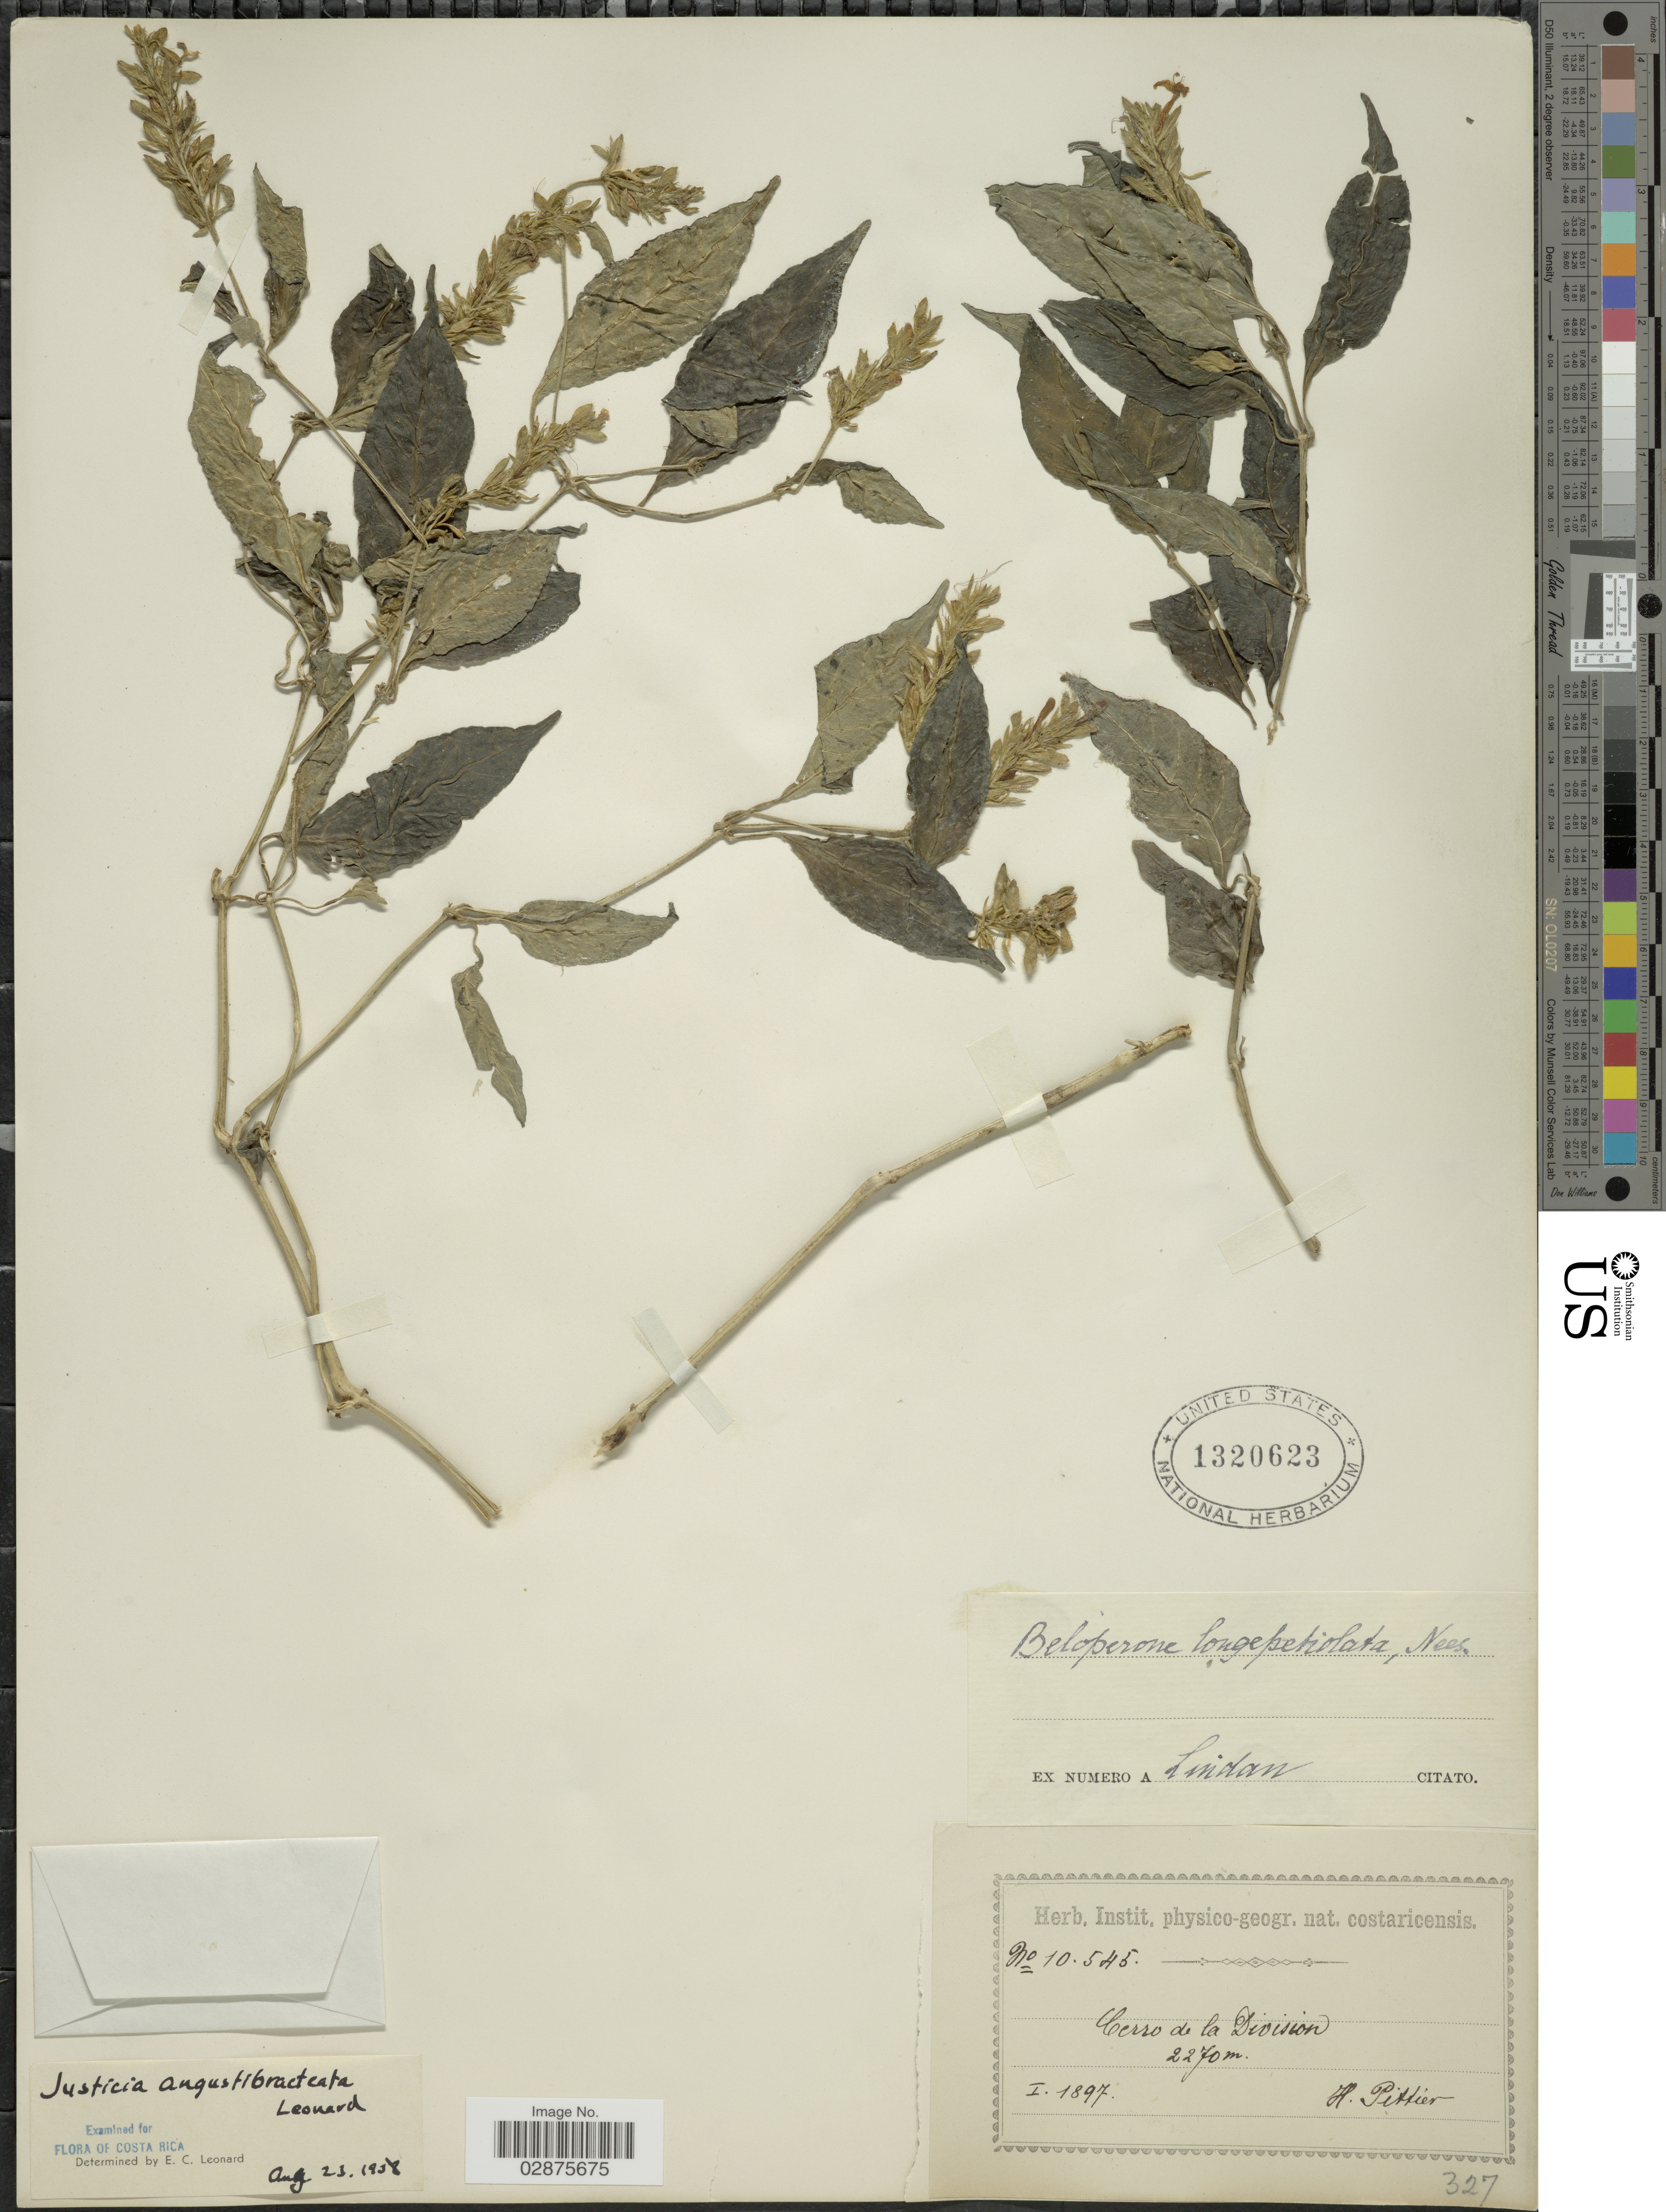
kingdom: Plantae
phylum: Tracheophyta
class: Magnoliopsida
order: Lamiales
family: Acanthaceae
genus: Justicia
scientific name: Justicia angustibracteata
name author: Leonard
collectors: H. F. Pittier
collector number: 10545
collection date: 1897-01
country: Costa Rica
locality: Cerro de la Division.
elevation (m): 2270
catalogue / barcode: US 1320623